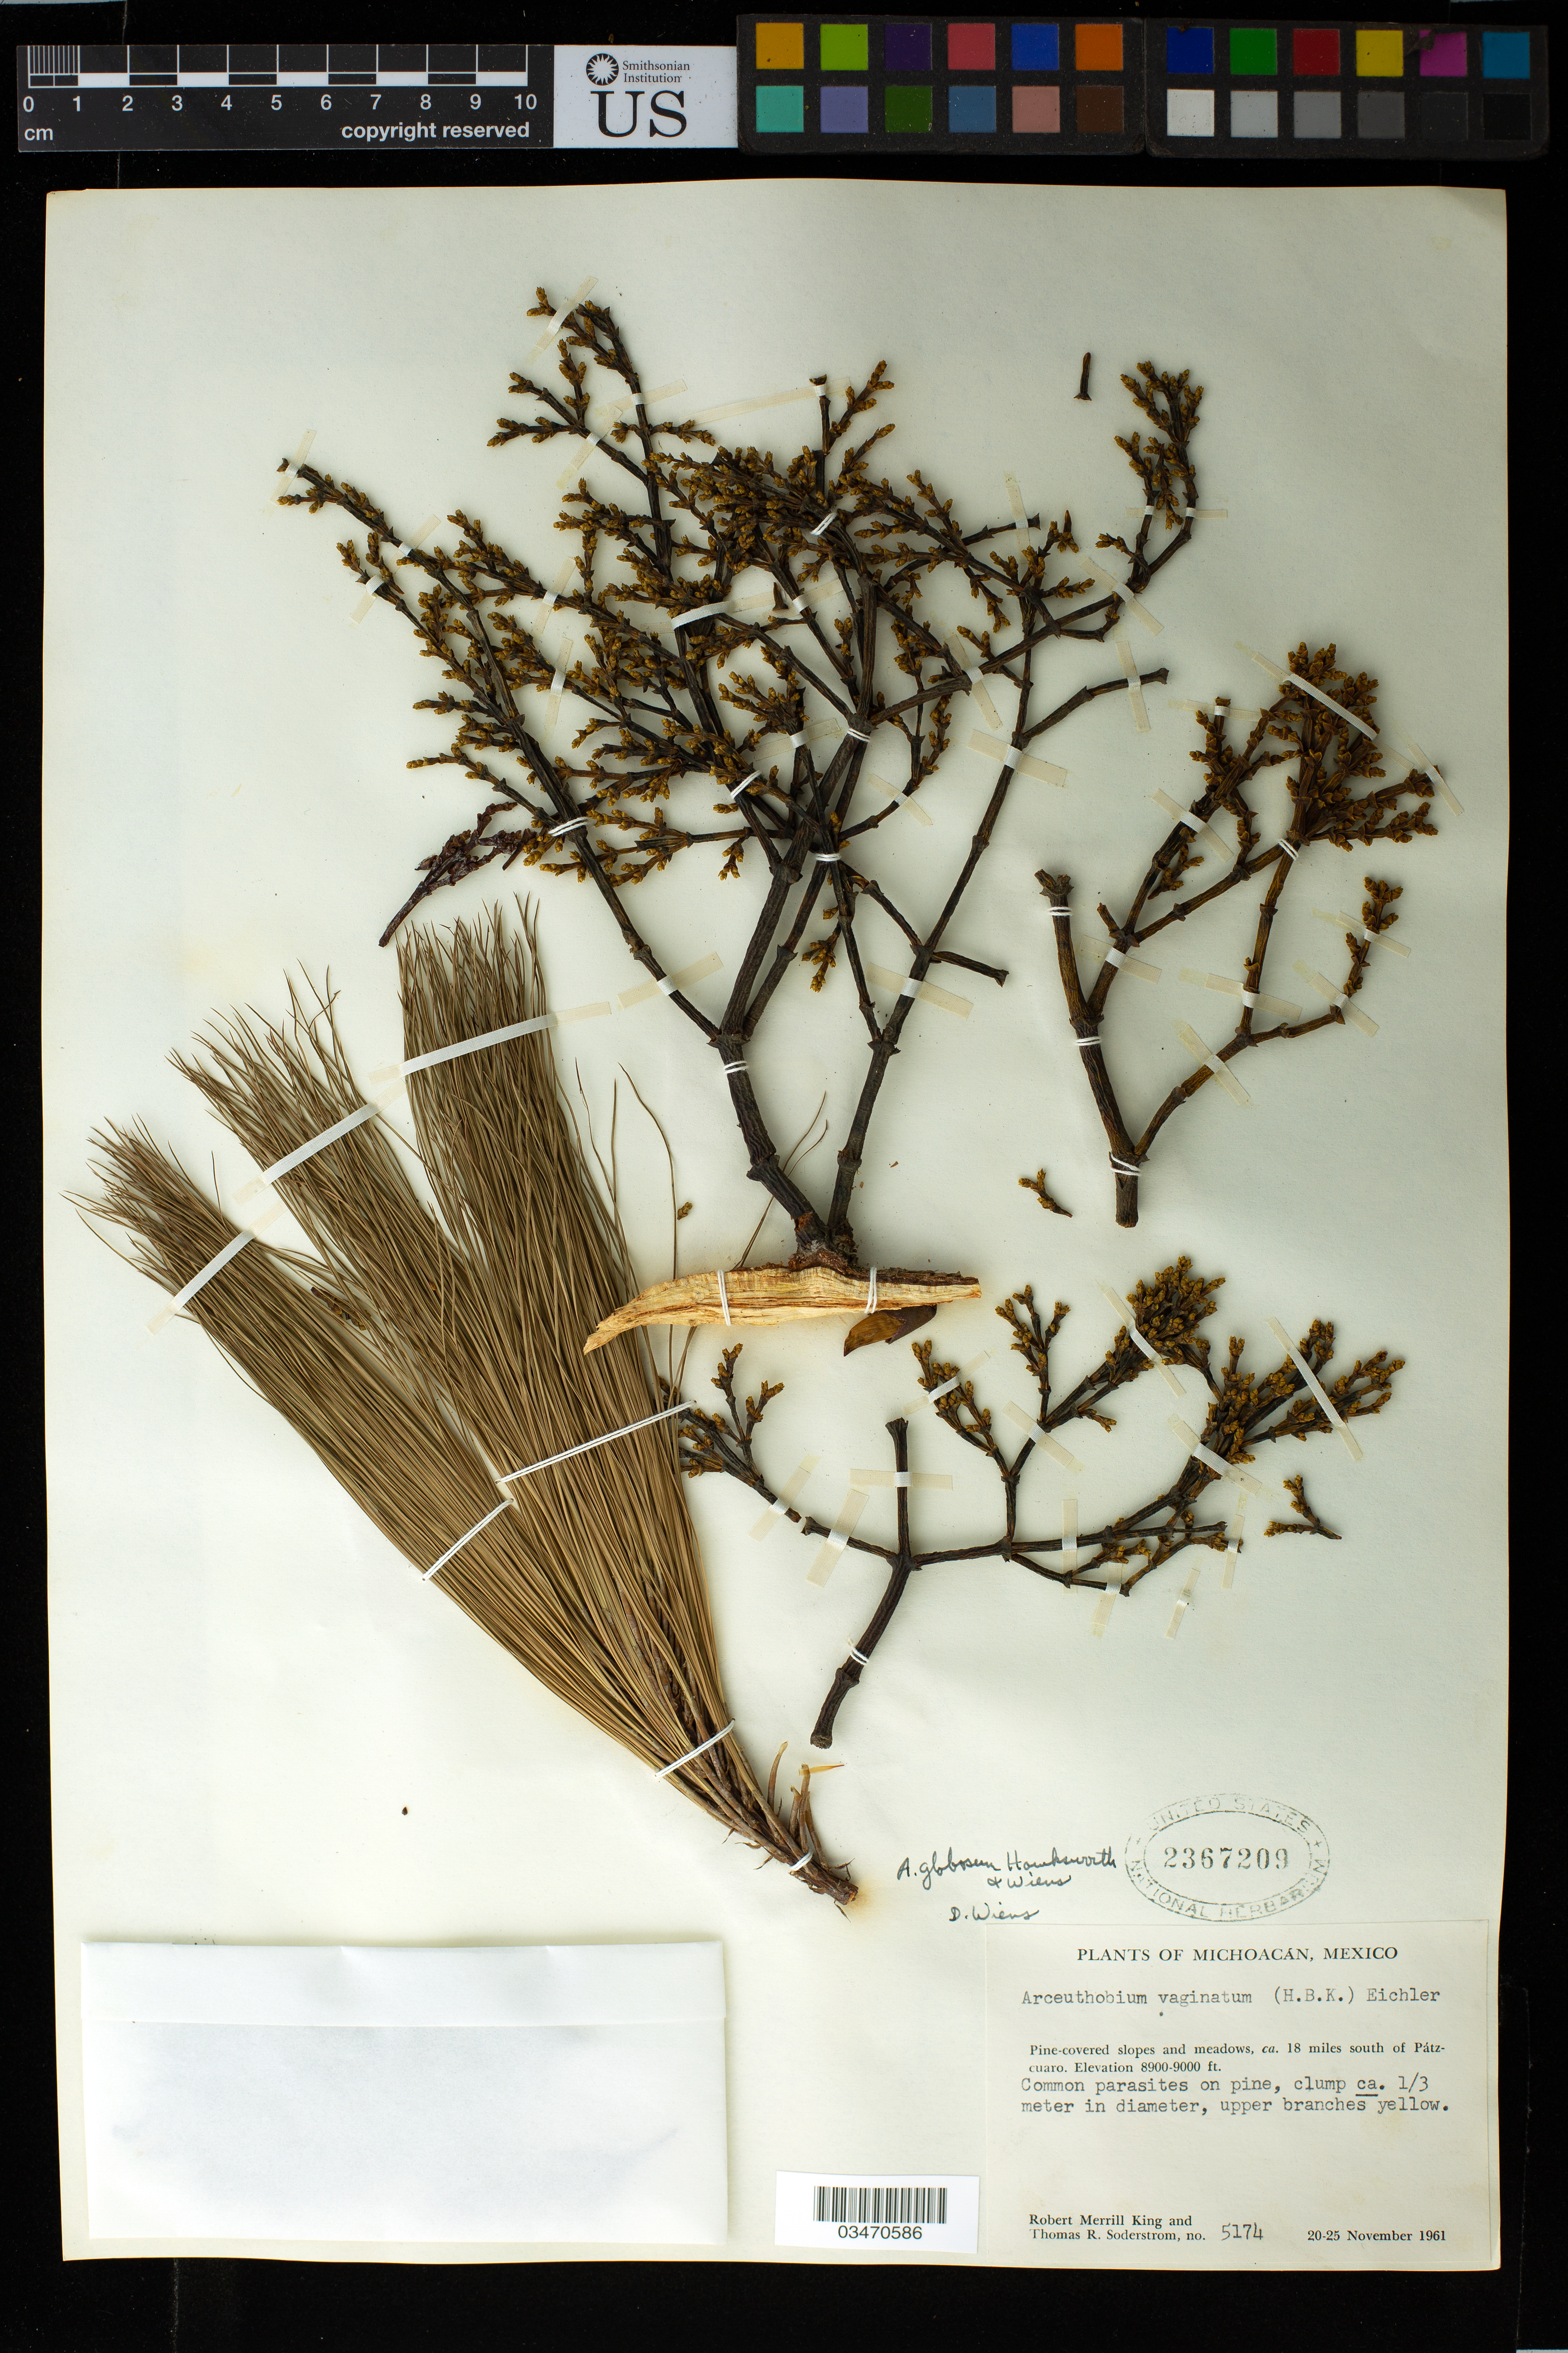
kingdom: Plantae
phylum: Tracheophyta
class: Magnoliopsida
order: Santalales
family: Viscaceae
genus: Arceuthobium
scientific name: Arceuthobium globosum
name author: Hawksw. & Wiens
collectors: R. M. King & T. R. Soderstrom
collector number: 5174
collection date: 1961-11-20/1961-11-25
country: Mexico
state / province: Michoacán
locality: Pine-covered slopes and meadows, ca. 18 miles south of Pátz-cuaro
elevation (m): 2713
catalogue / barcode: US 2367209